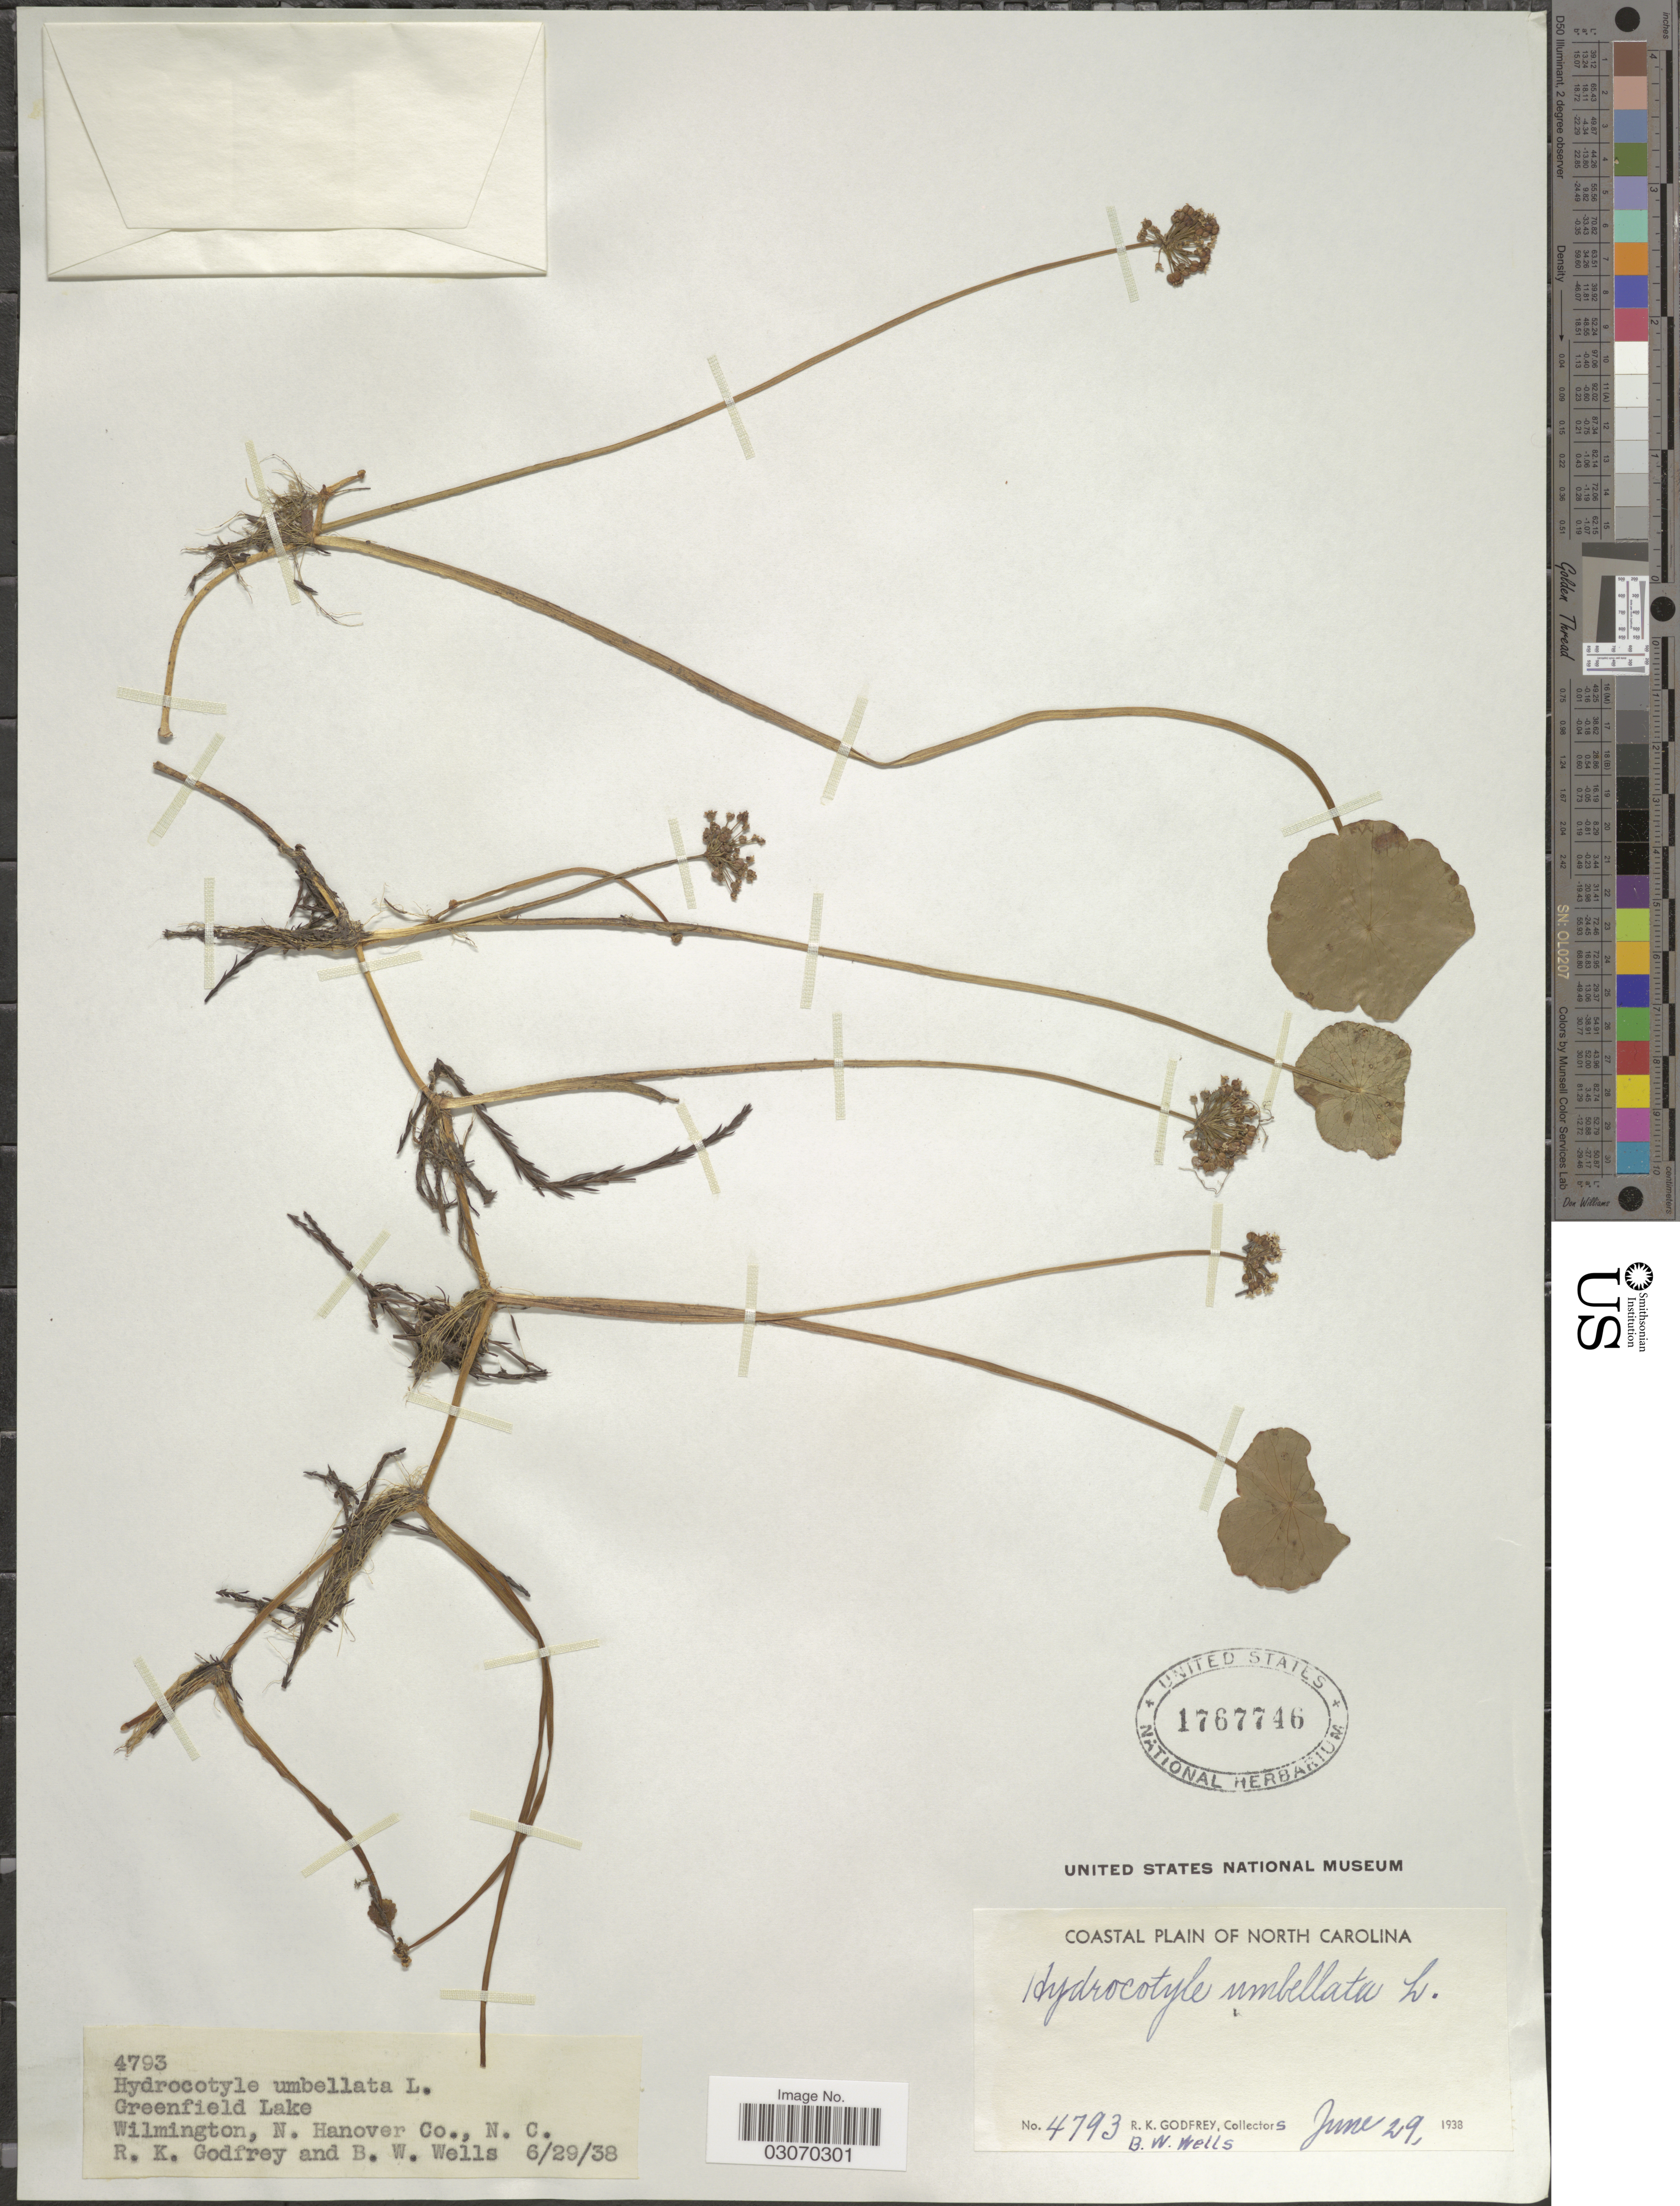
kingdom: Plantae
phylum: Tracheophyta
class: Magnoliopsida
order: Apiales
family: Araliaceae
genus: Hydrocotyle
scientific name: Hydrocotyle umbellata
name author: L.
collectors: R. K. Godfrey & B. Wells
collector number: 4793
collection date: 1938-06-29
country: United States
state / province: North Carolina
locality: Coastal plain of North Carolina. Wilmington, N. Hanover Co. Greenfield Lake.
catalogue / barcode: US 1767746